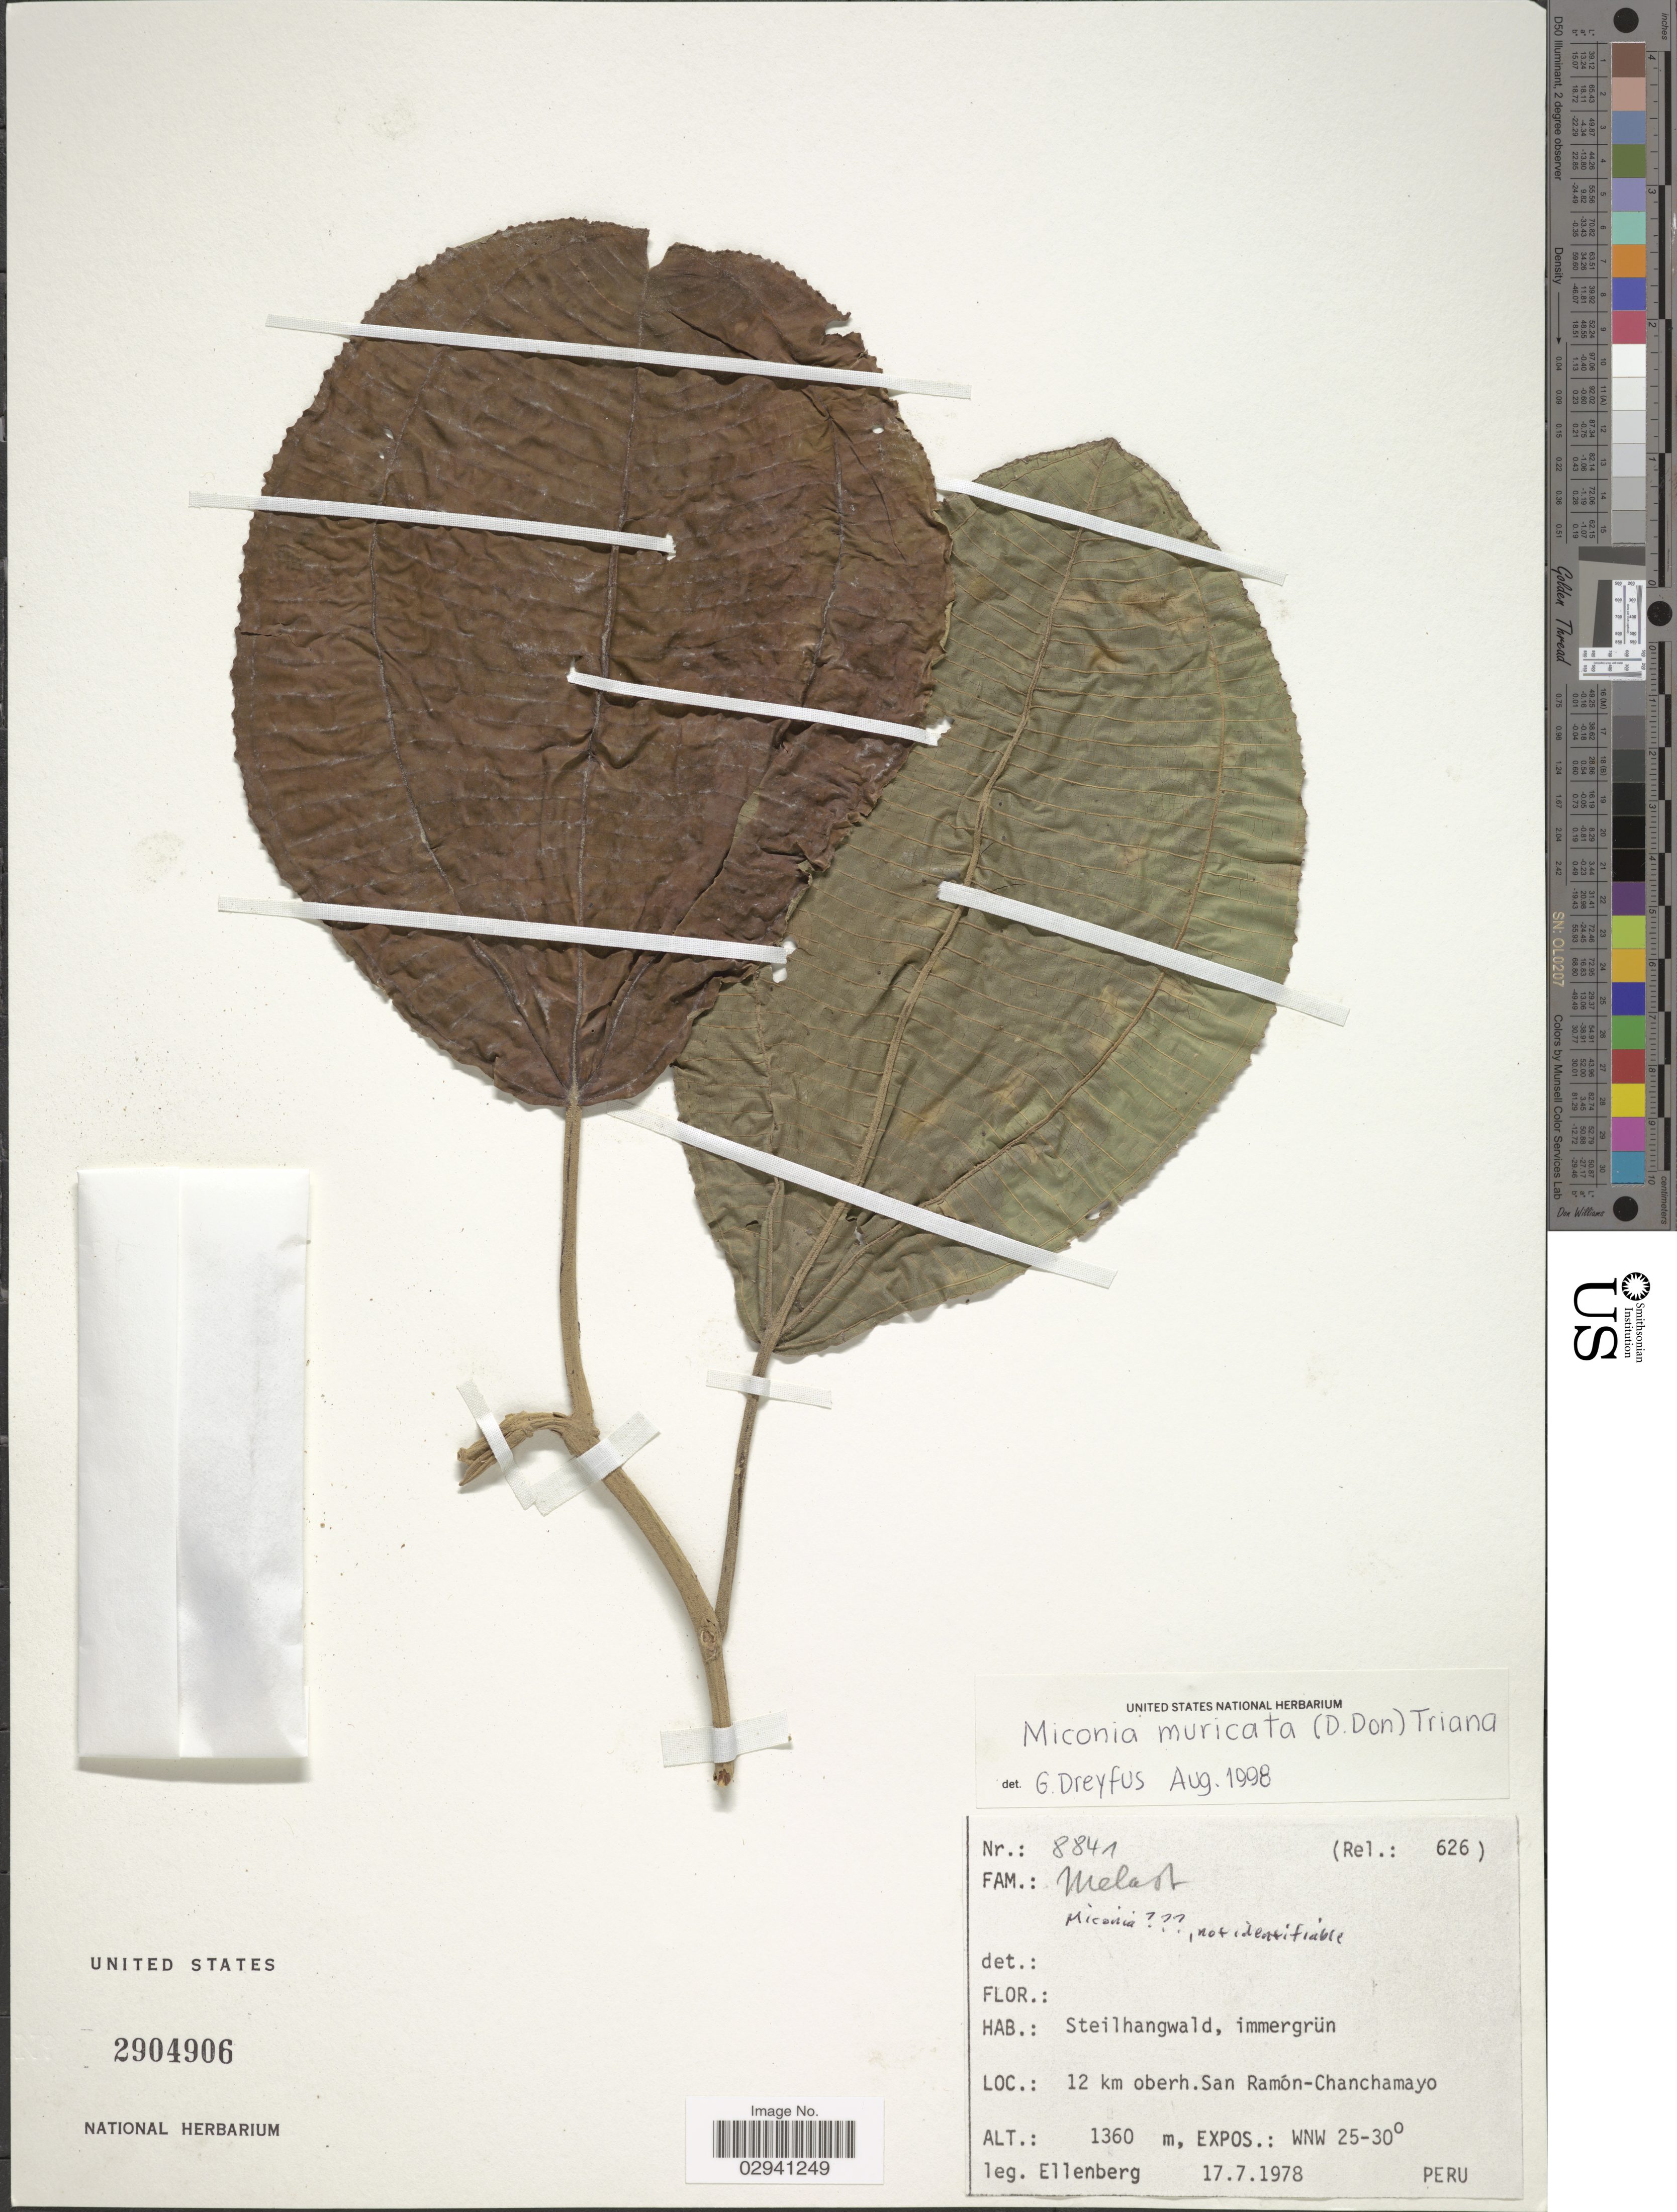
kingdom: Plantae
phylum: Tracheophyta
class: Magnoliopsida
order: Myrtales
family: Melastomataceae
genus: Miconia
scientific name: Miconia muricata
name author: (D. Don) Triana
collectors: Ellenberg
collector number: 8841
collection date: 1978-07-17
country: Peru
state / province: Junín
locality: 12 km overh. San Ramón-Chanchamayo.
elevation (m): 1360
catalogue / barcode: US 2904906